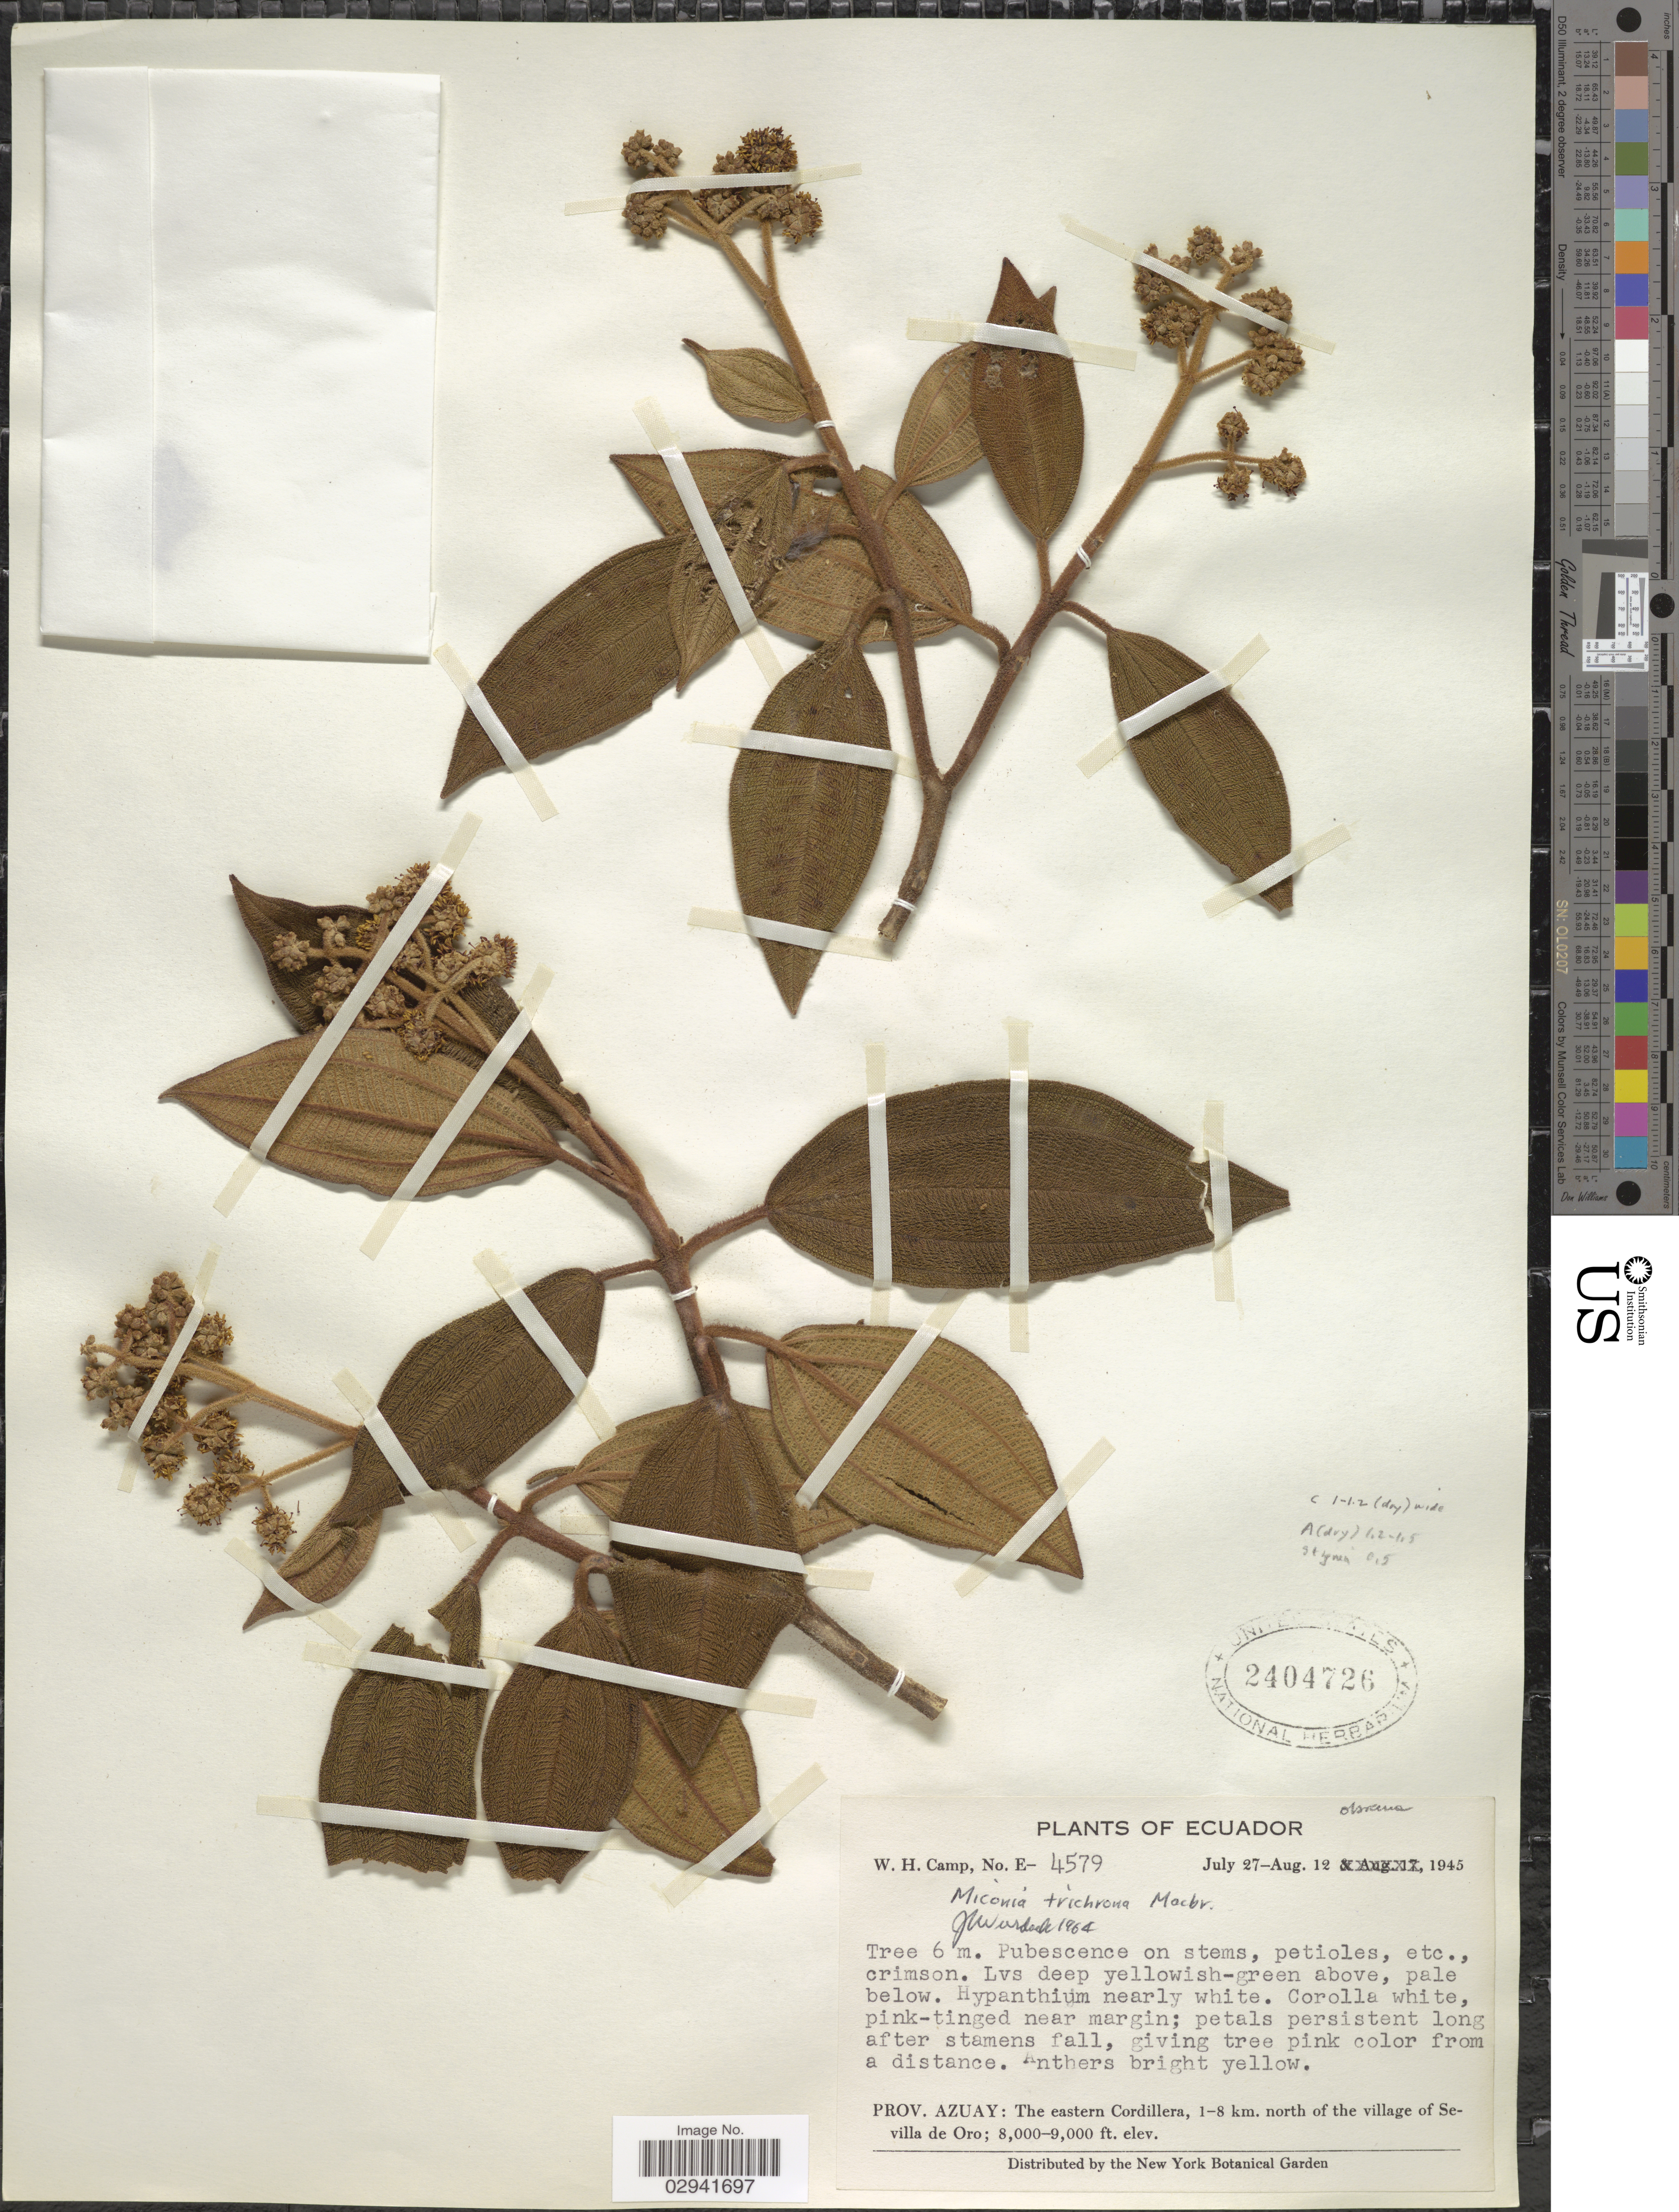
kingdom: Plantae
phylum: Tracheophyta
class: Magnoliopsida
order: Myrtales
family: Melastomataceae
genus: Miconia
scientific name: Miconia obscura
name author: (Bonpl.) Naudin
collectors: W. H. Camp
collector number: E-4579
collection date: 1945-07-27/1945-08-12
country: Ecuador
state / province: Azuay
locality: Prov. Azuay: The eastern Cordillera, 1-8 km. north of the village of Sevilla de Oro.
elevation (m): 2438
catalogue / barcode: US 2404726